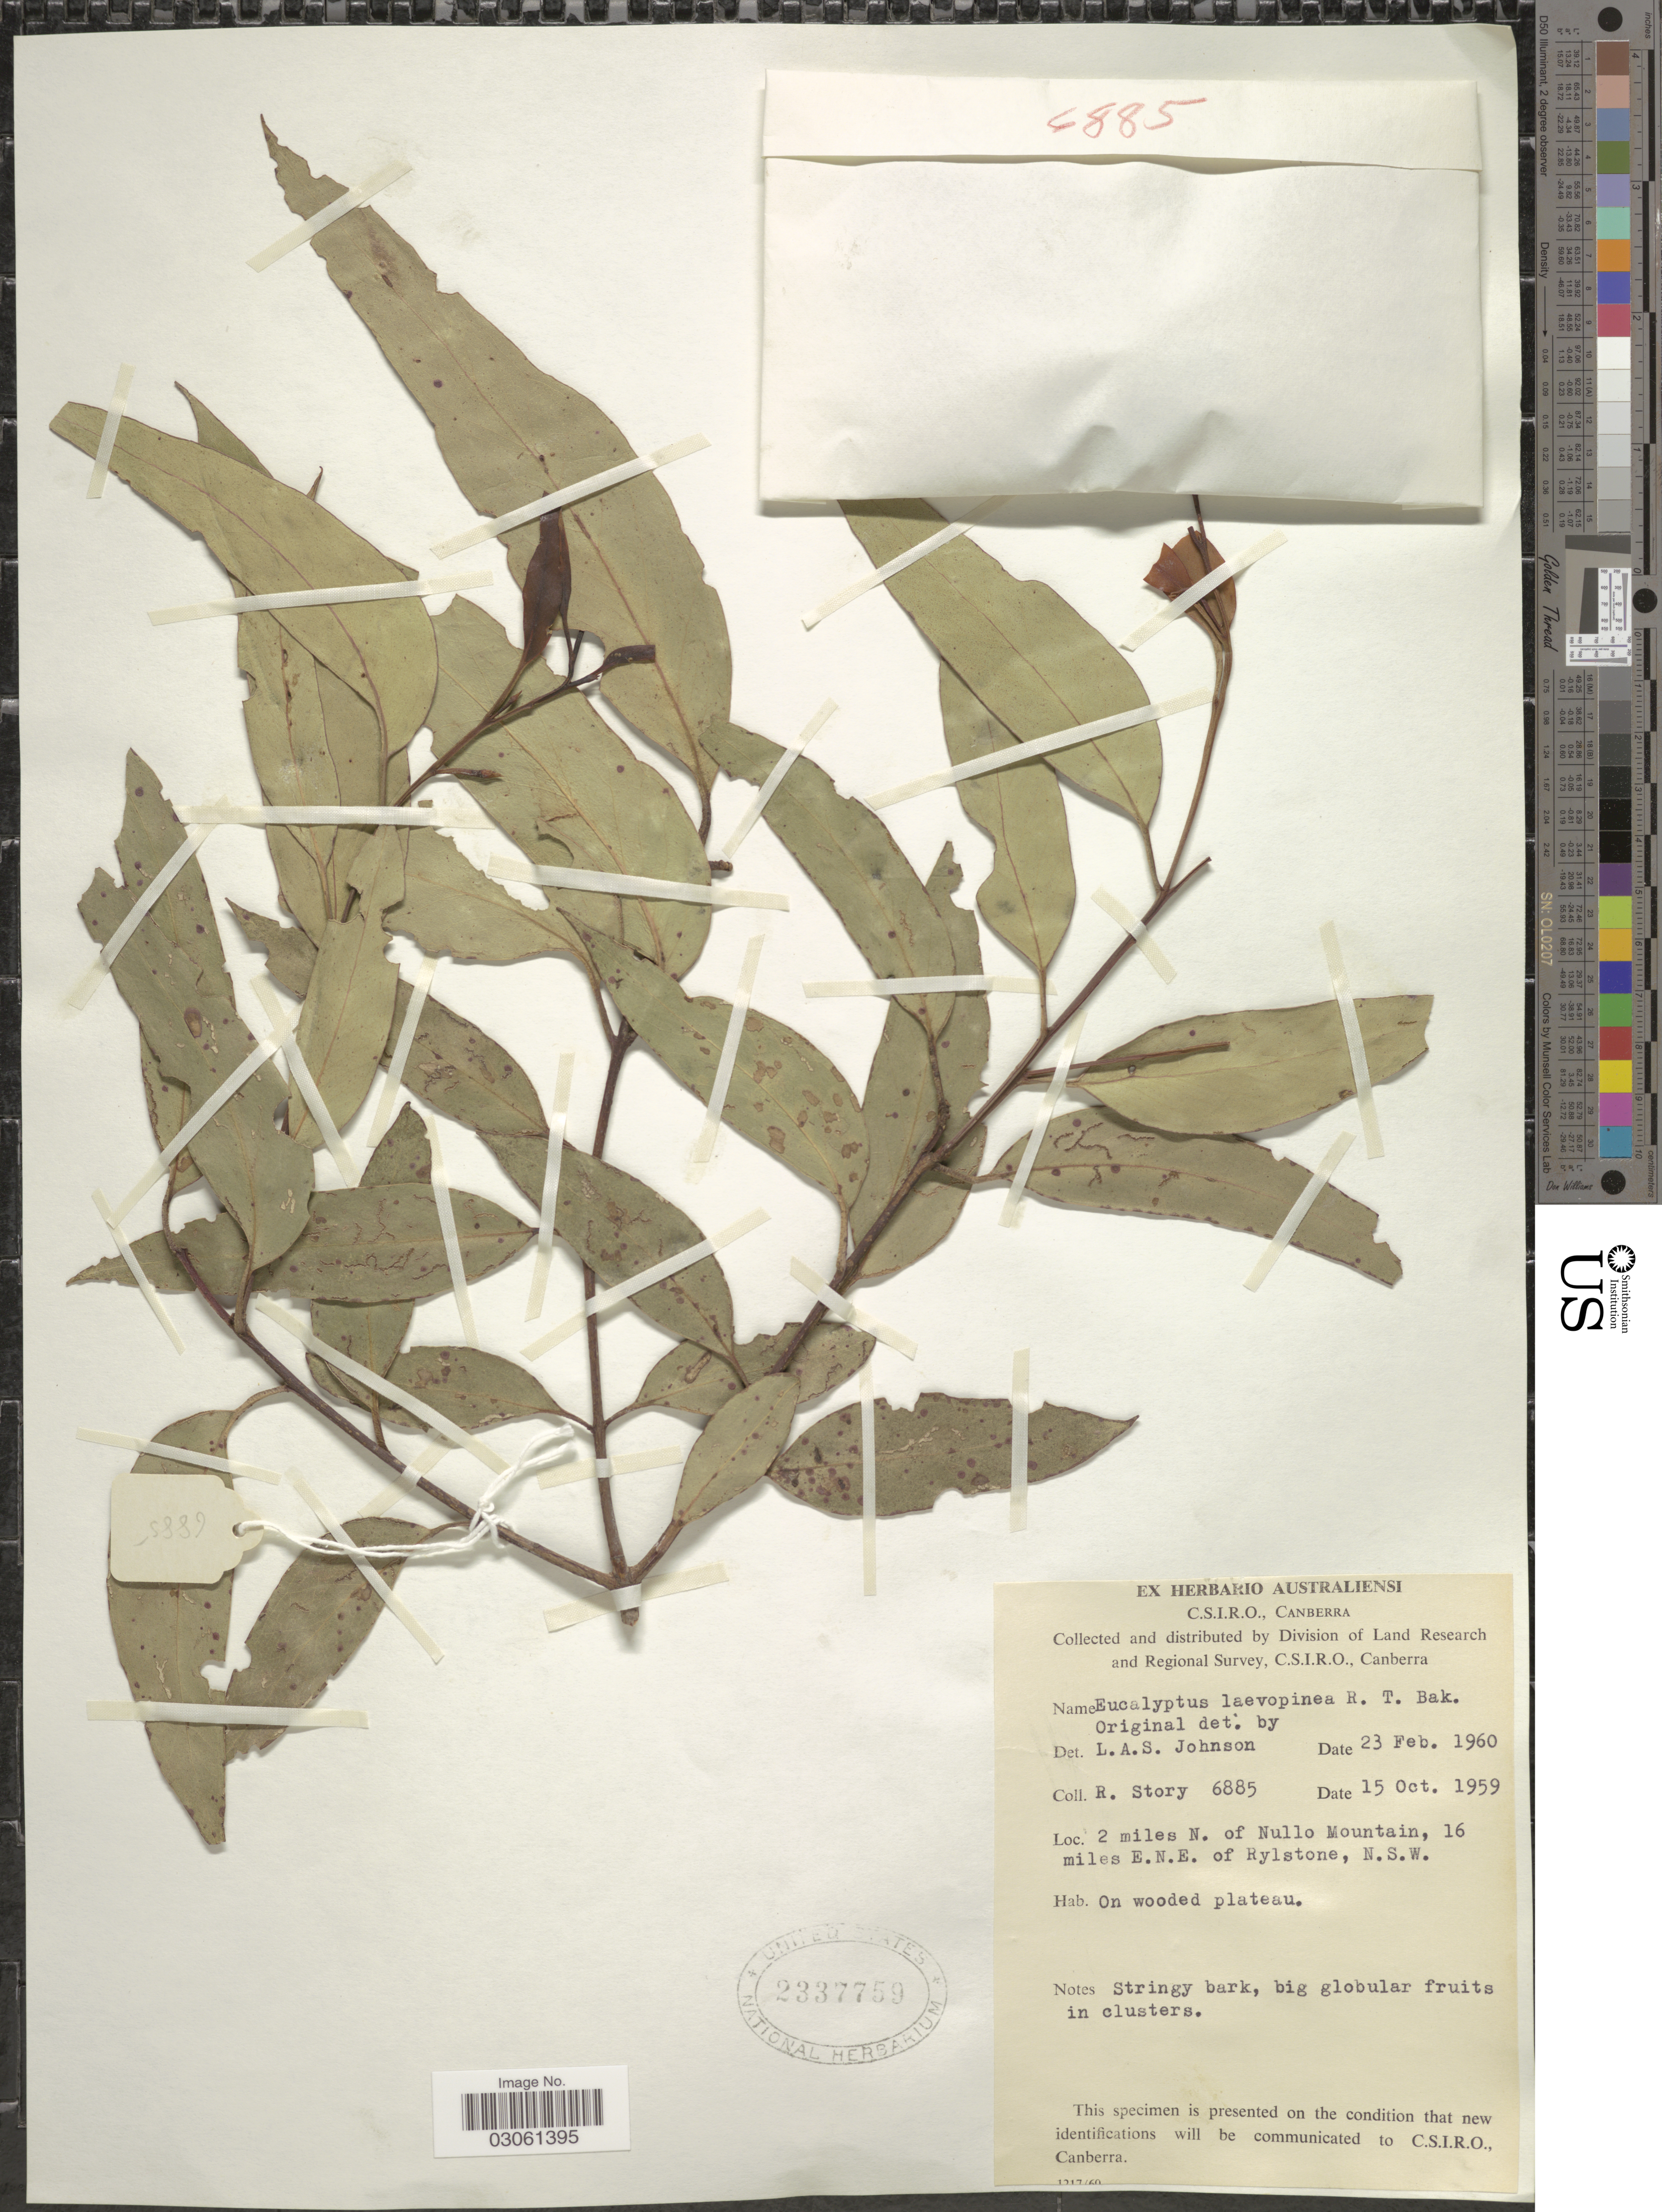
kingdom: Plantae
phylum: Tracheophyta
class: Magnoliopsida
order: Myrtales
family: Myrtaceae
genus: Eucalyptus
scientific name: Eucalyptus laevopinea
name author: F. Muell. ex R.T. Baker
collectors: R. Story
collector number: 6885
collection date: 1959-10-15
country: Australia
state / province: New South Wales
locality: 2 miles N. of Nullo Mountain, 16 miles E. N. E. of Rylstone, N. S. W.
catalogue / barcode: US 2337759